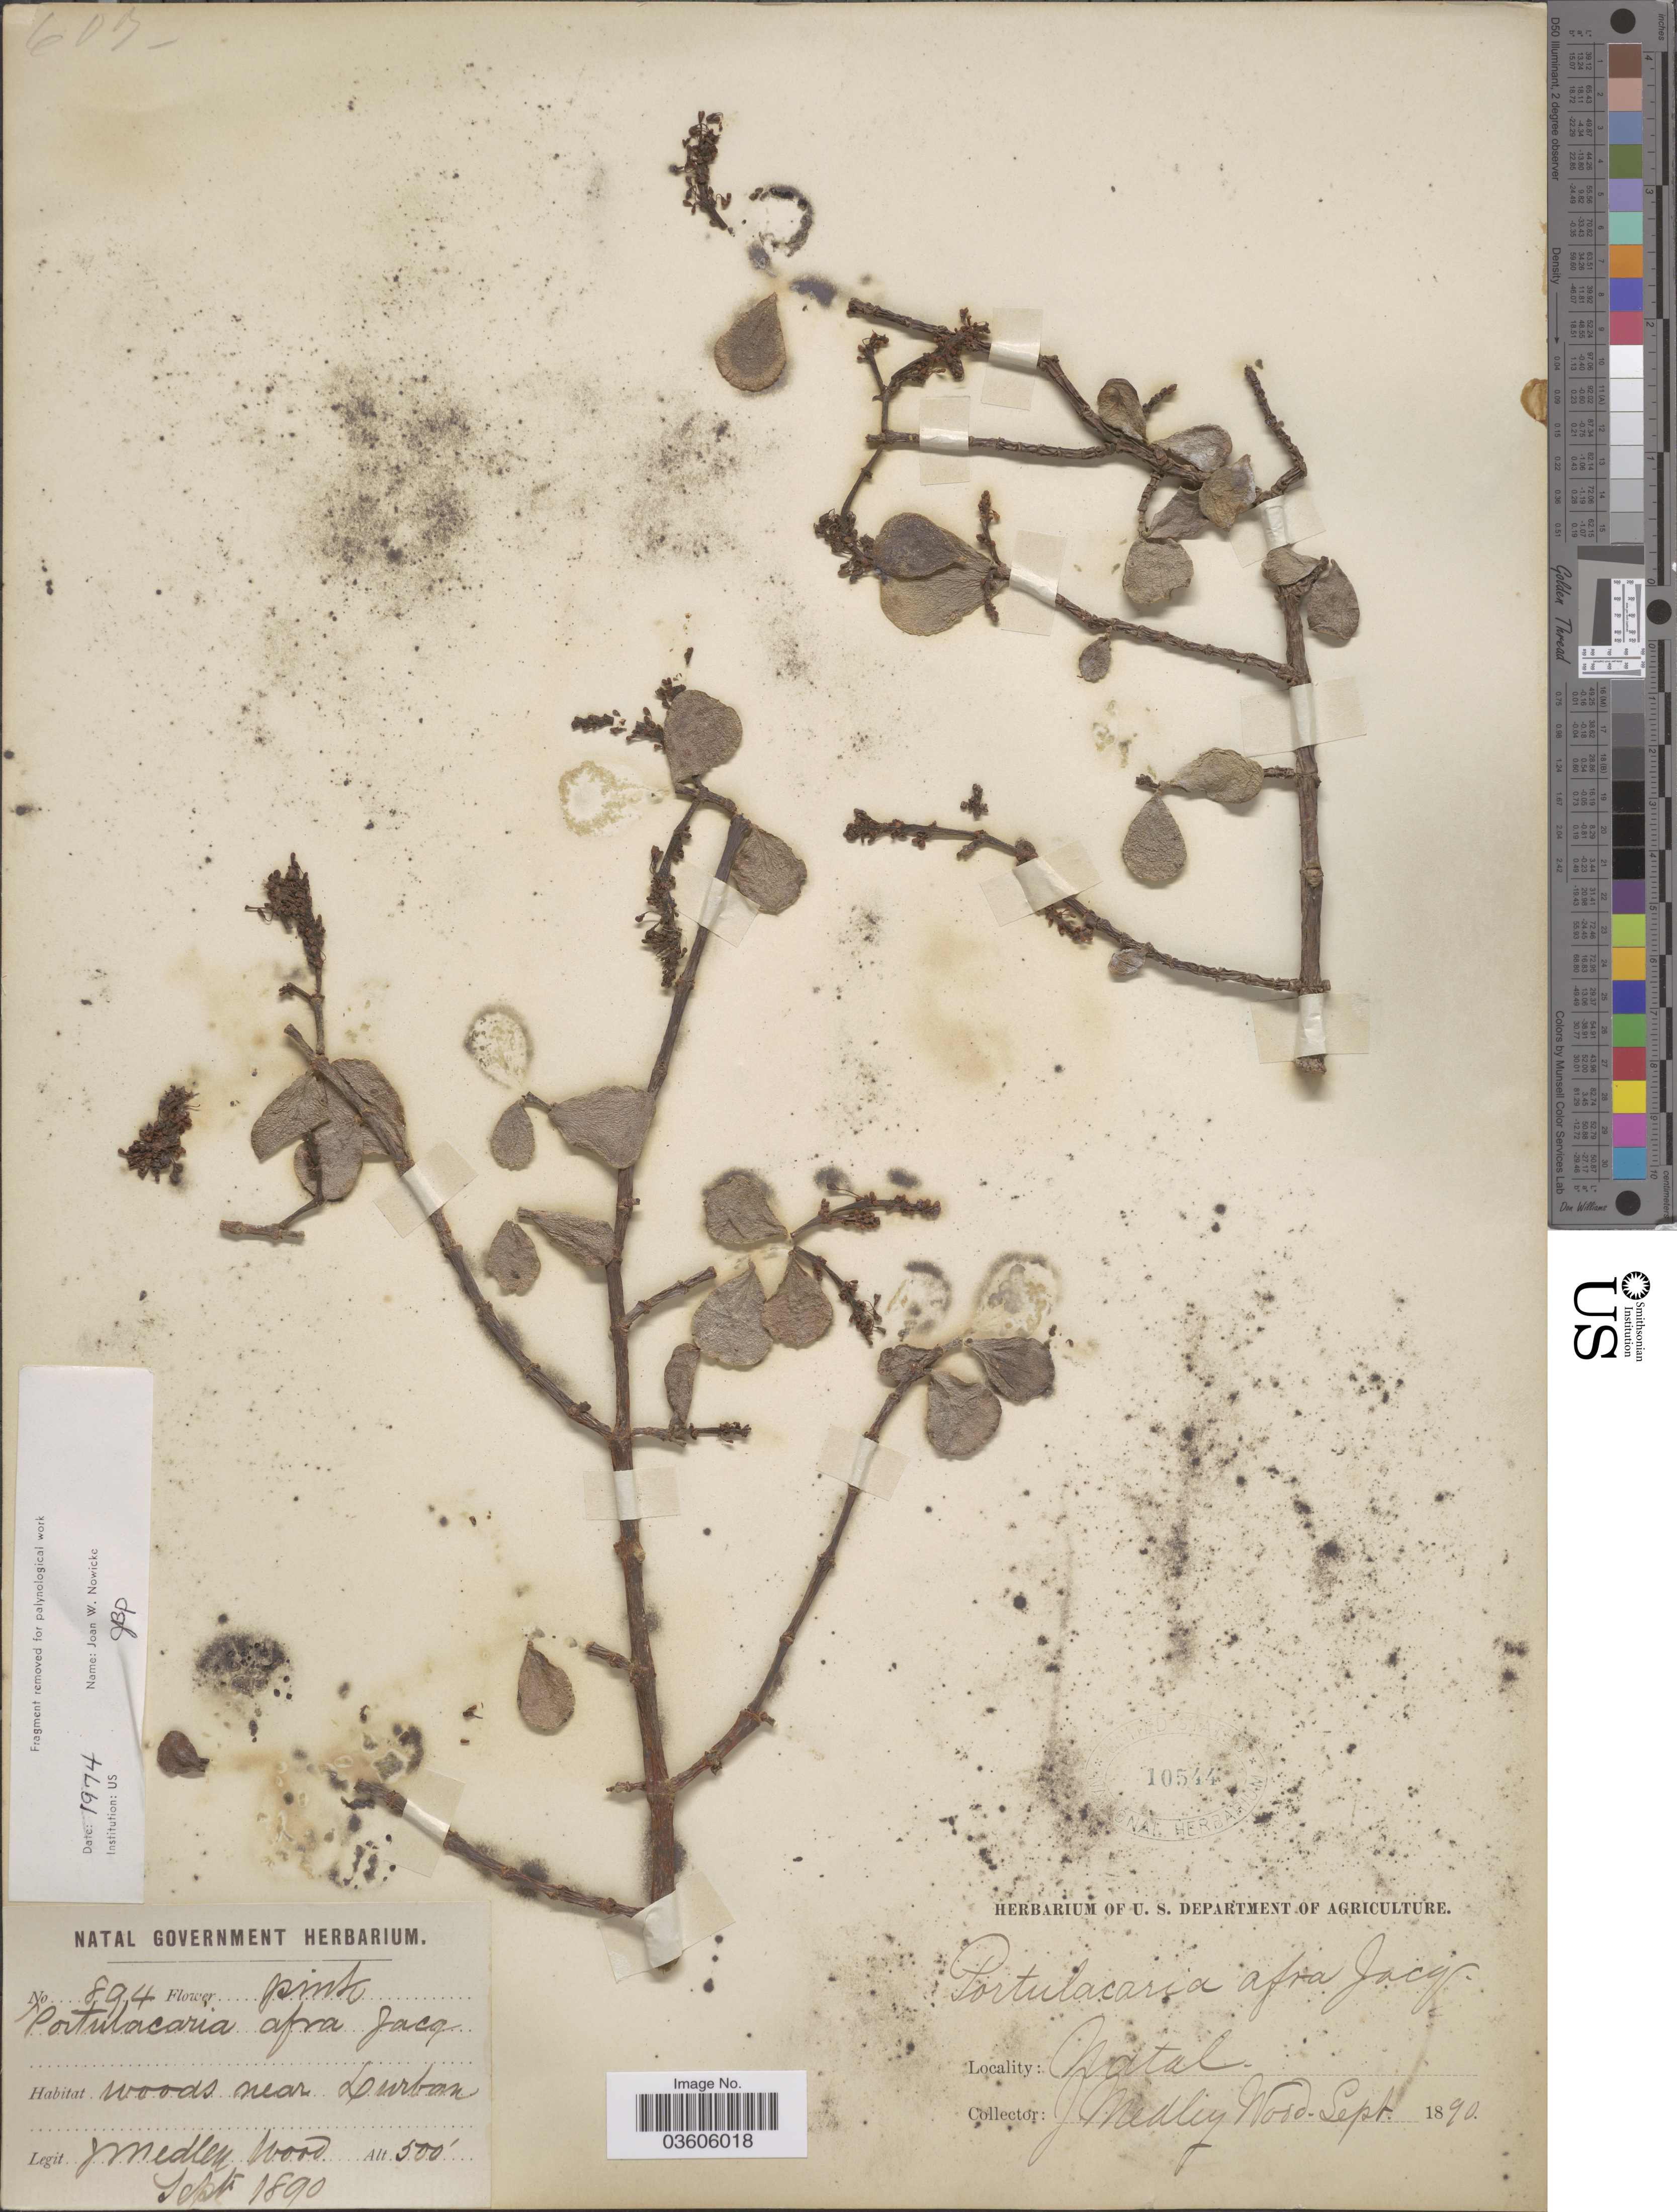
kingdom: Plantae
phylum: Tracheophyta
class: Magnoliopsida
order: Caryophyllales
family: Didiereaceae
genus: Portulacaria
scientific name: Portulacaria afra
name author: Jacq.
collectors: J. Medley Wood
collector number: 894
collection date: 1890-09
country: South Africa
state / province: KwaZulu-Natal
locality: Natal. Woods near Durban.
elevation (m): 152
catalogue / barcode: US 10544